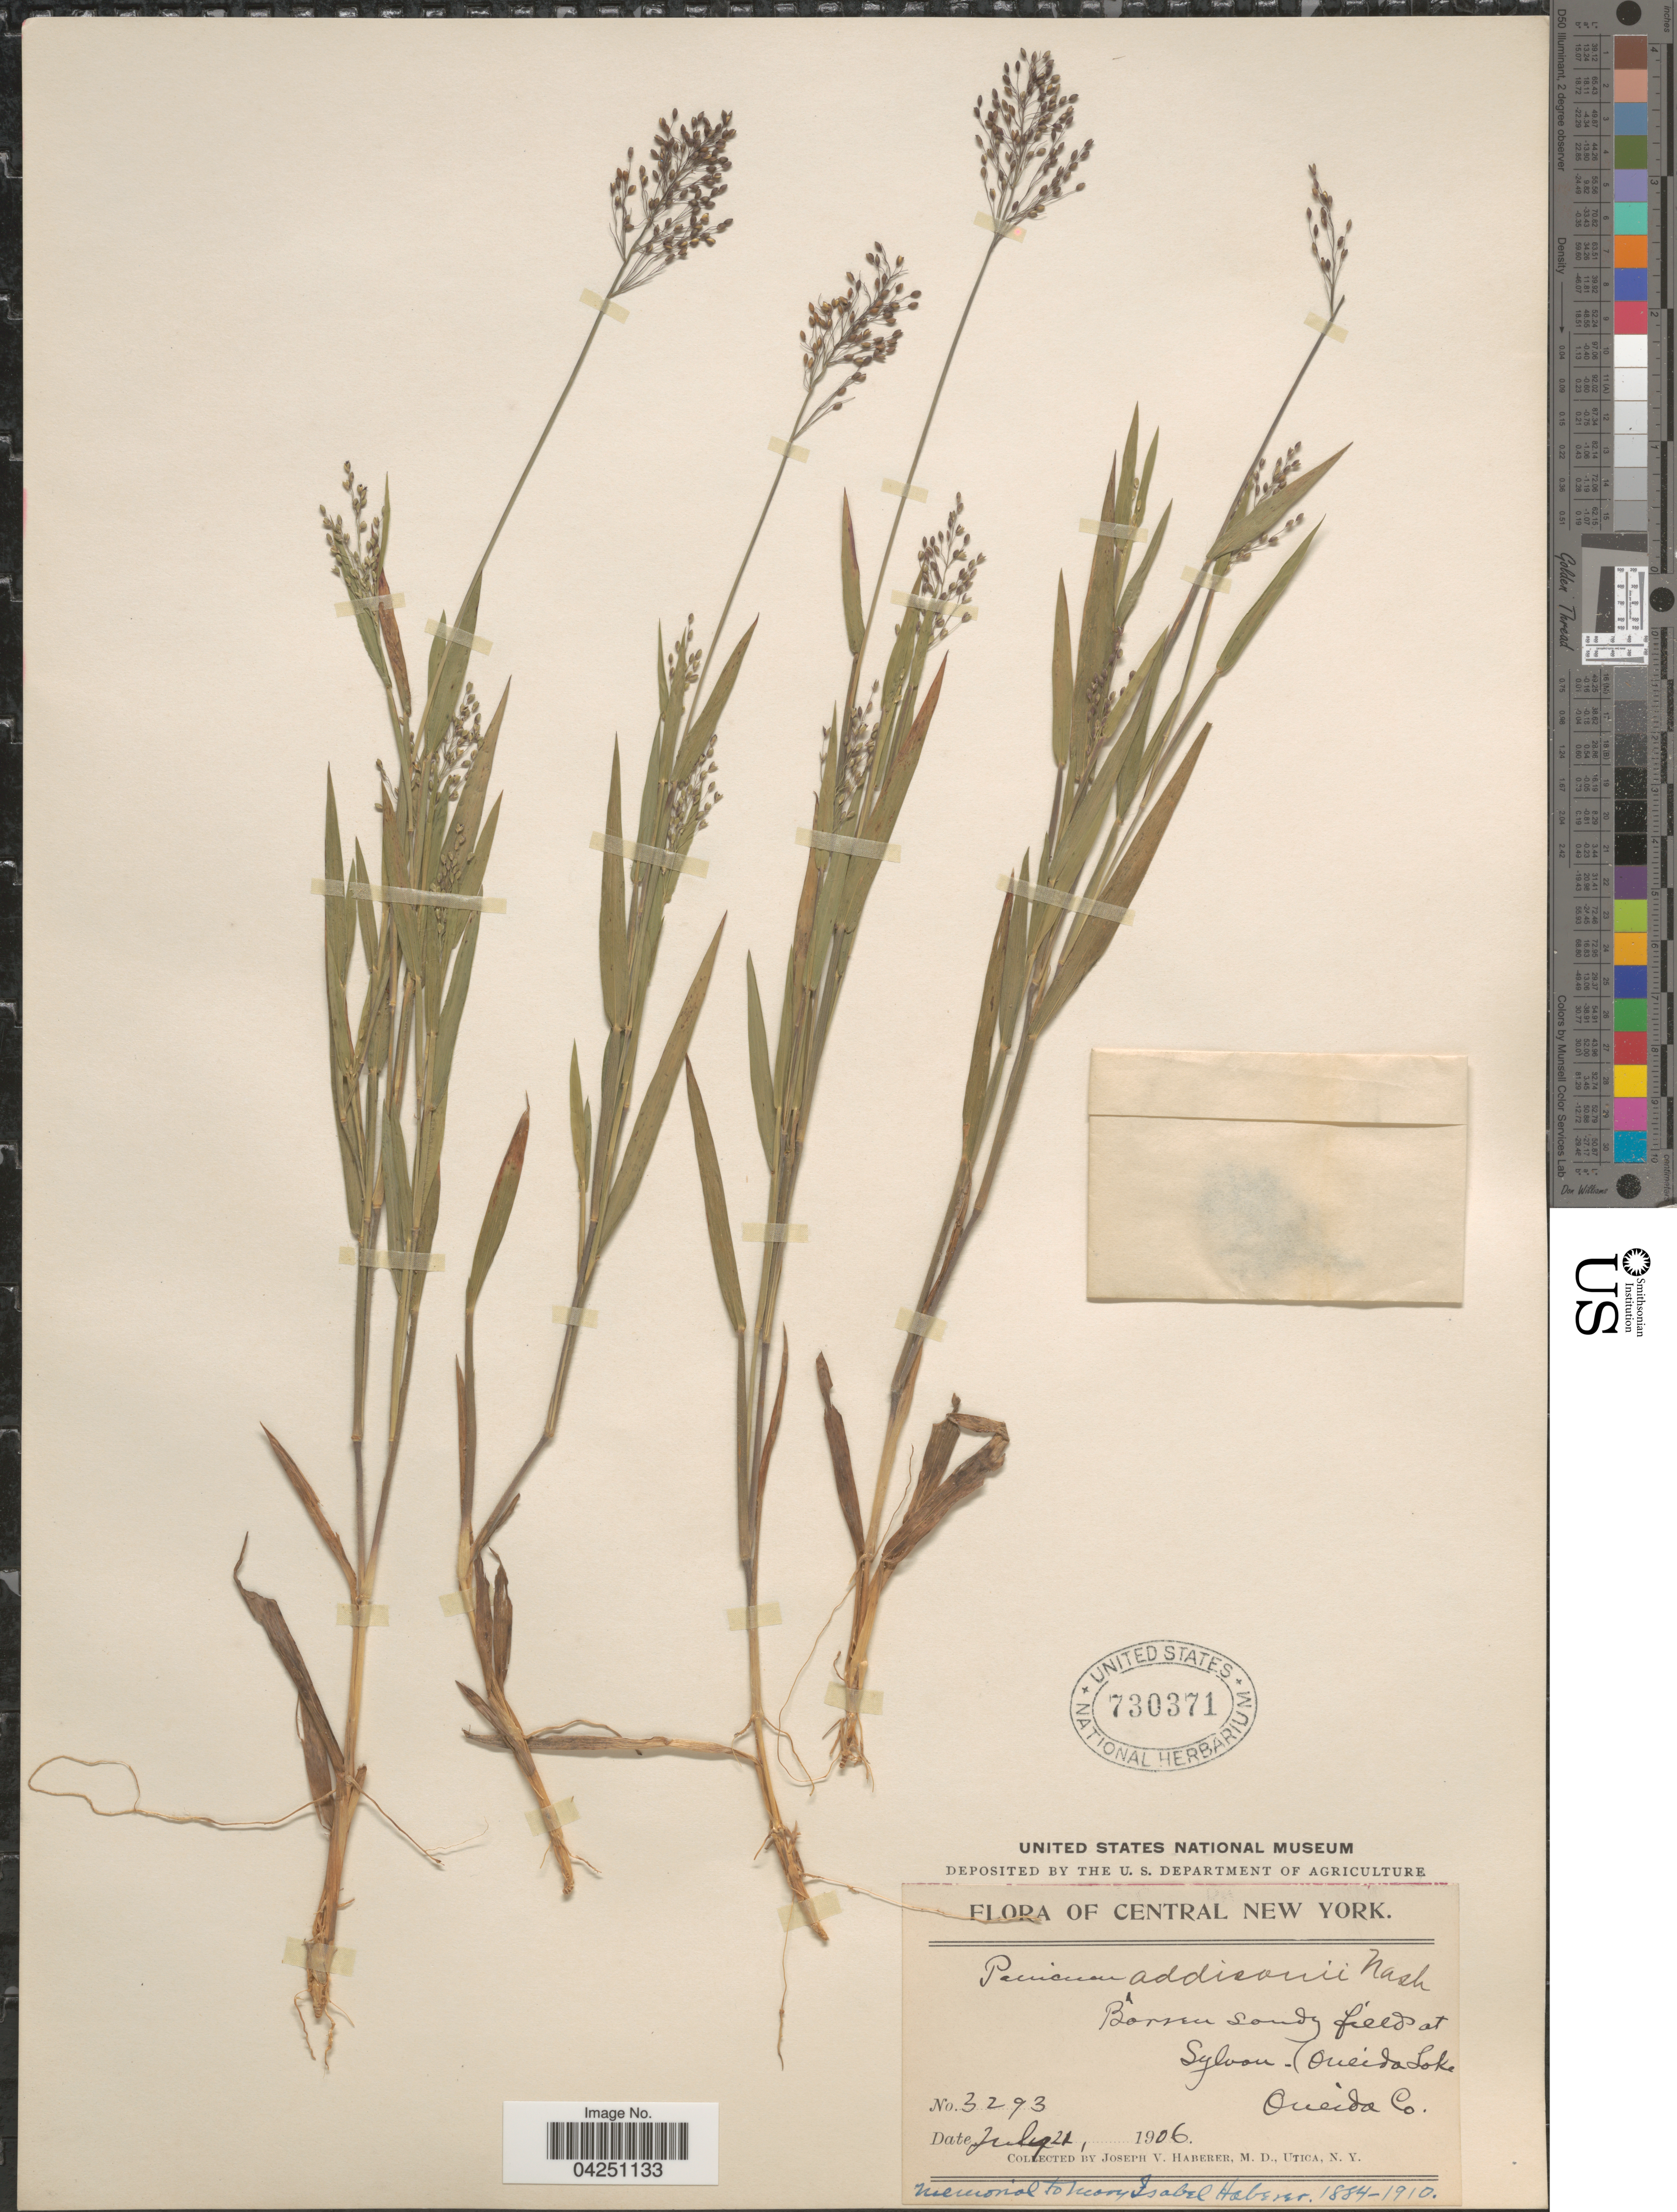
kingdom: Plantae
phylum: Tracheophyta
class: Liliopsida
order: Poales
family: Poaceae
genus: Dichanthelium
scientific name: Dichanthelium acuminatum var. acuminatum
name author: (Sw.) Gould & C.A. Clark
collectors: J. V. Haberer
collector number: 3293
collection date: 1906-07-21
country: United States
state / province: New York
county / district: Oneida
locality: Central New York. Barren sandy field at Sylvan-(Oneida Lake. Oneida Co.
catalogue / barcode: US 730371